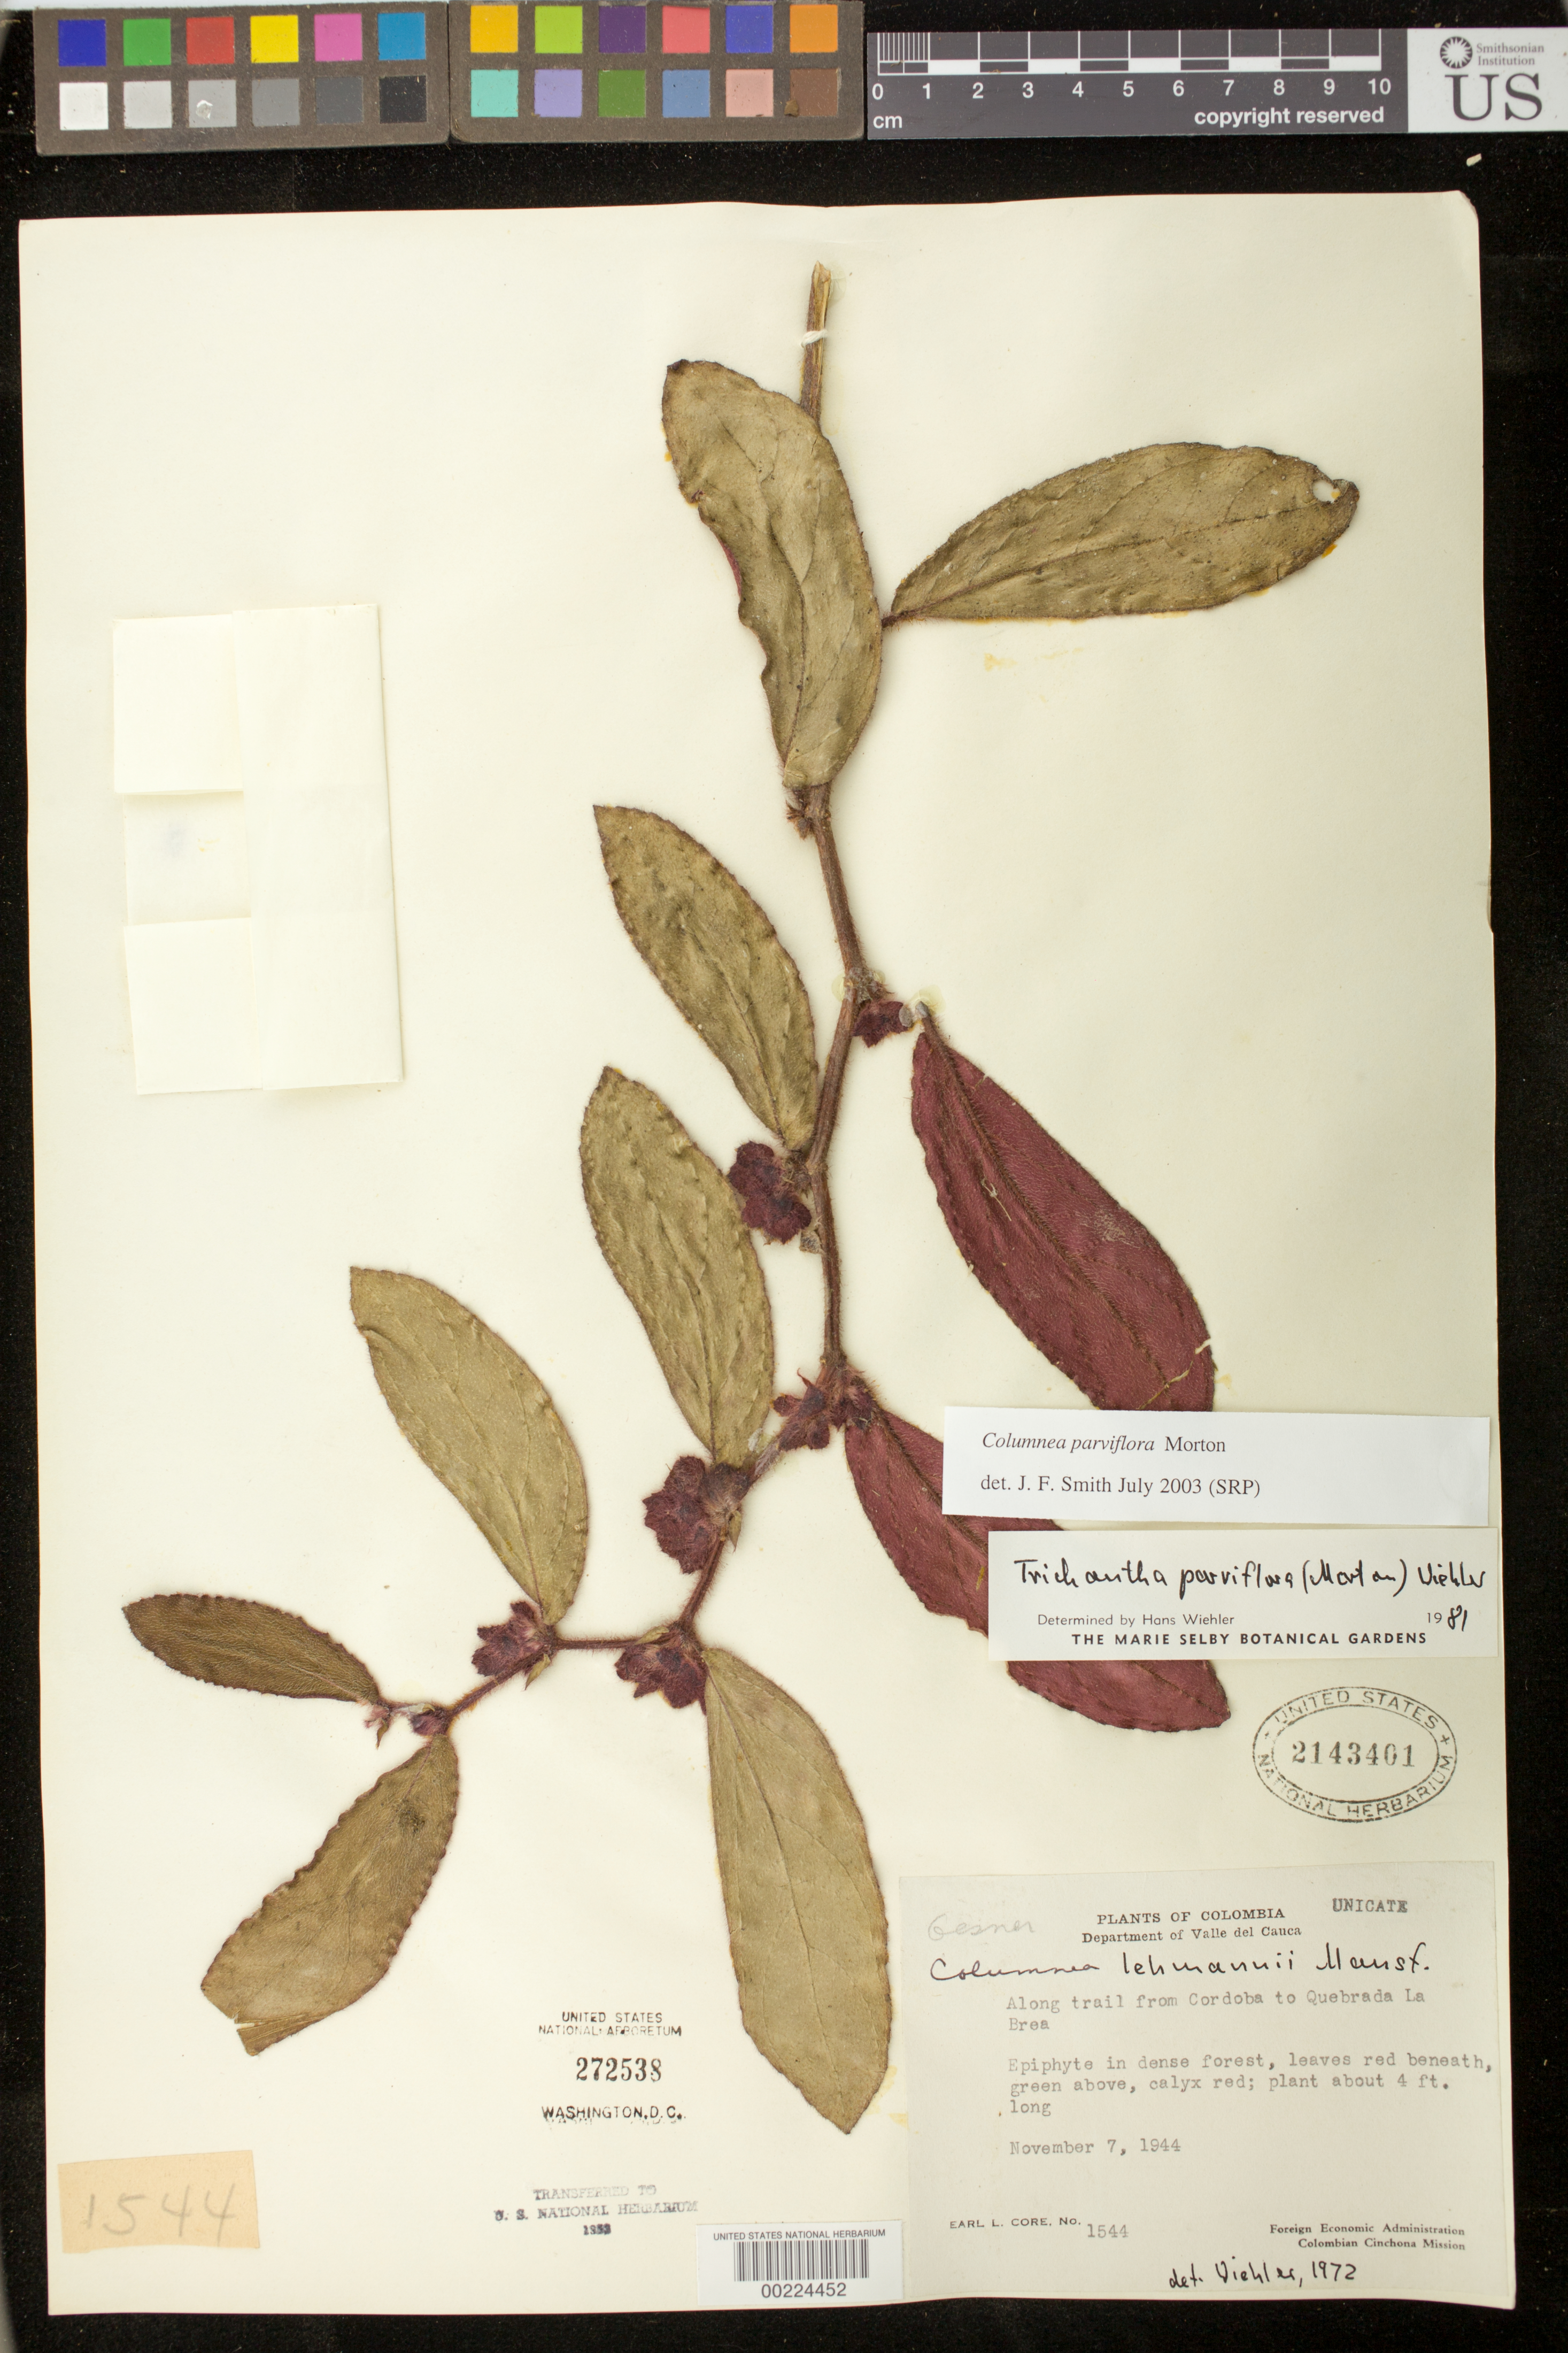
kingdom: Plantae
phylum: Tracheophyta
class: Magnoliopsida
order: Lamiales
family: Gesneriaceae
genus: Columnea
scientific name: Columnea herthae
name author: Mansf.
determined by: Clark, J. L.; Skog, Laurence E.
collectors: E. L. Core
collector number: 1544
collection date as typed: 07 Nov 1944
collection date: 1944-11-07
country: Colombia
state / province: Valle del Cauca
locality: Along trail from Cordoba to Quebrada La Brea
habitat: Dense forest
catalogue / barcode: US 2143401